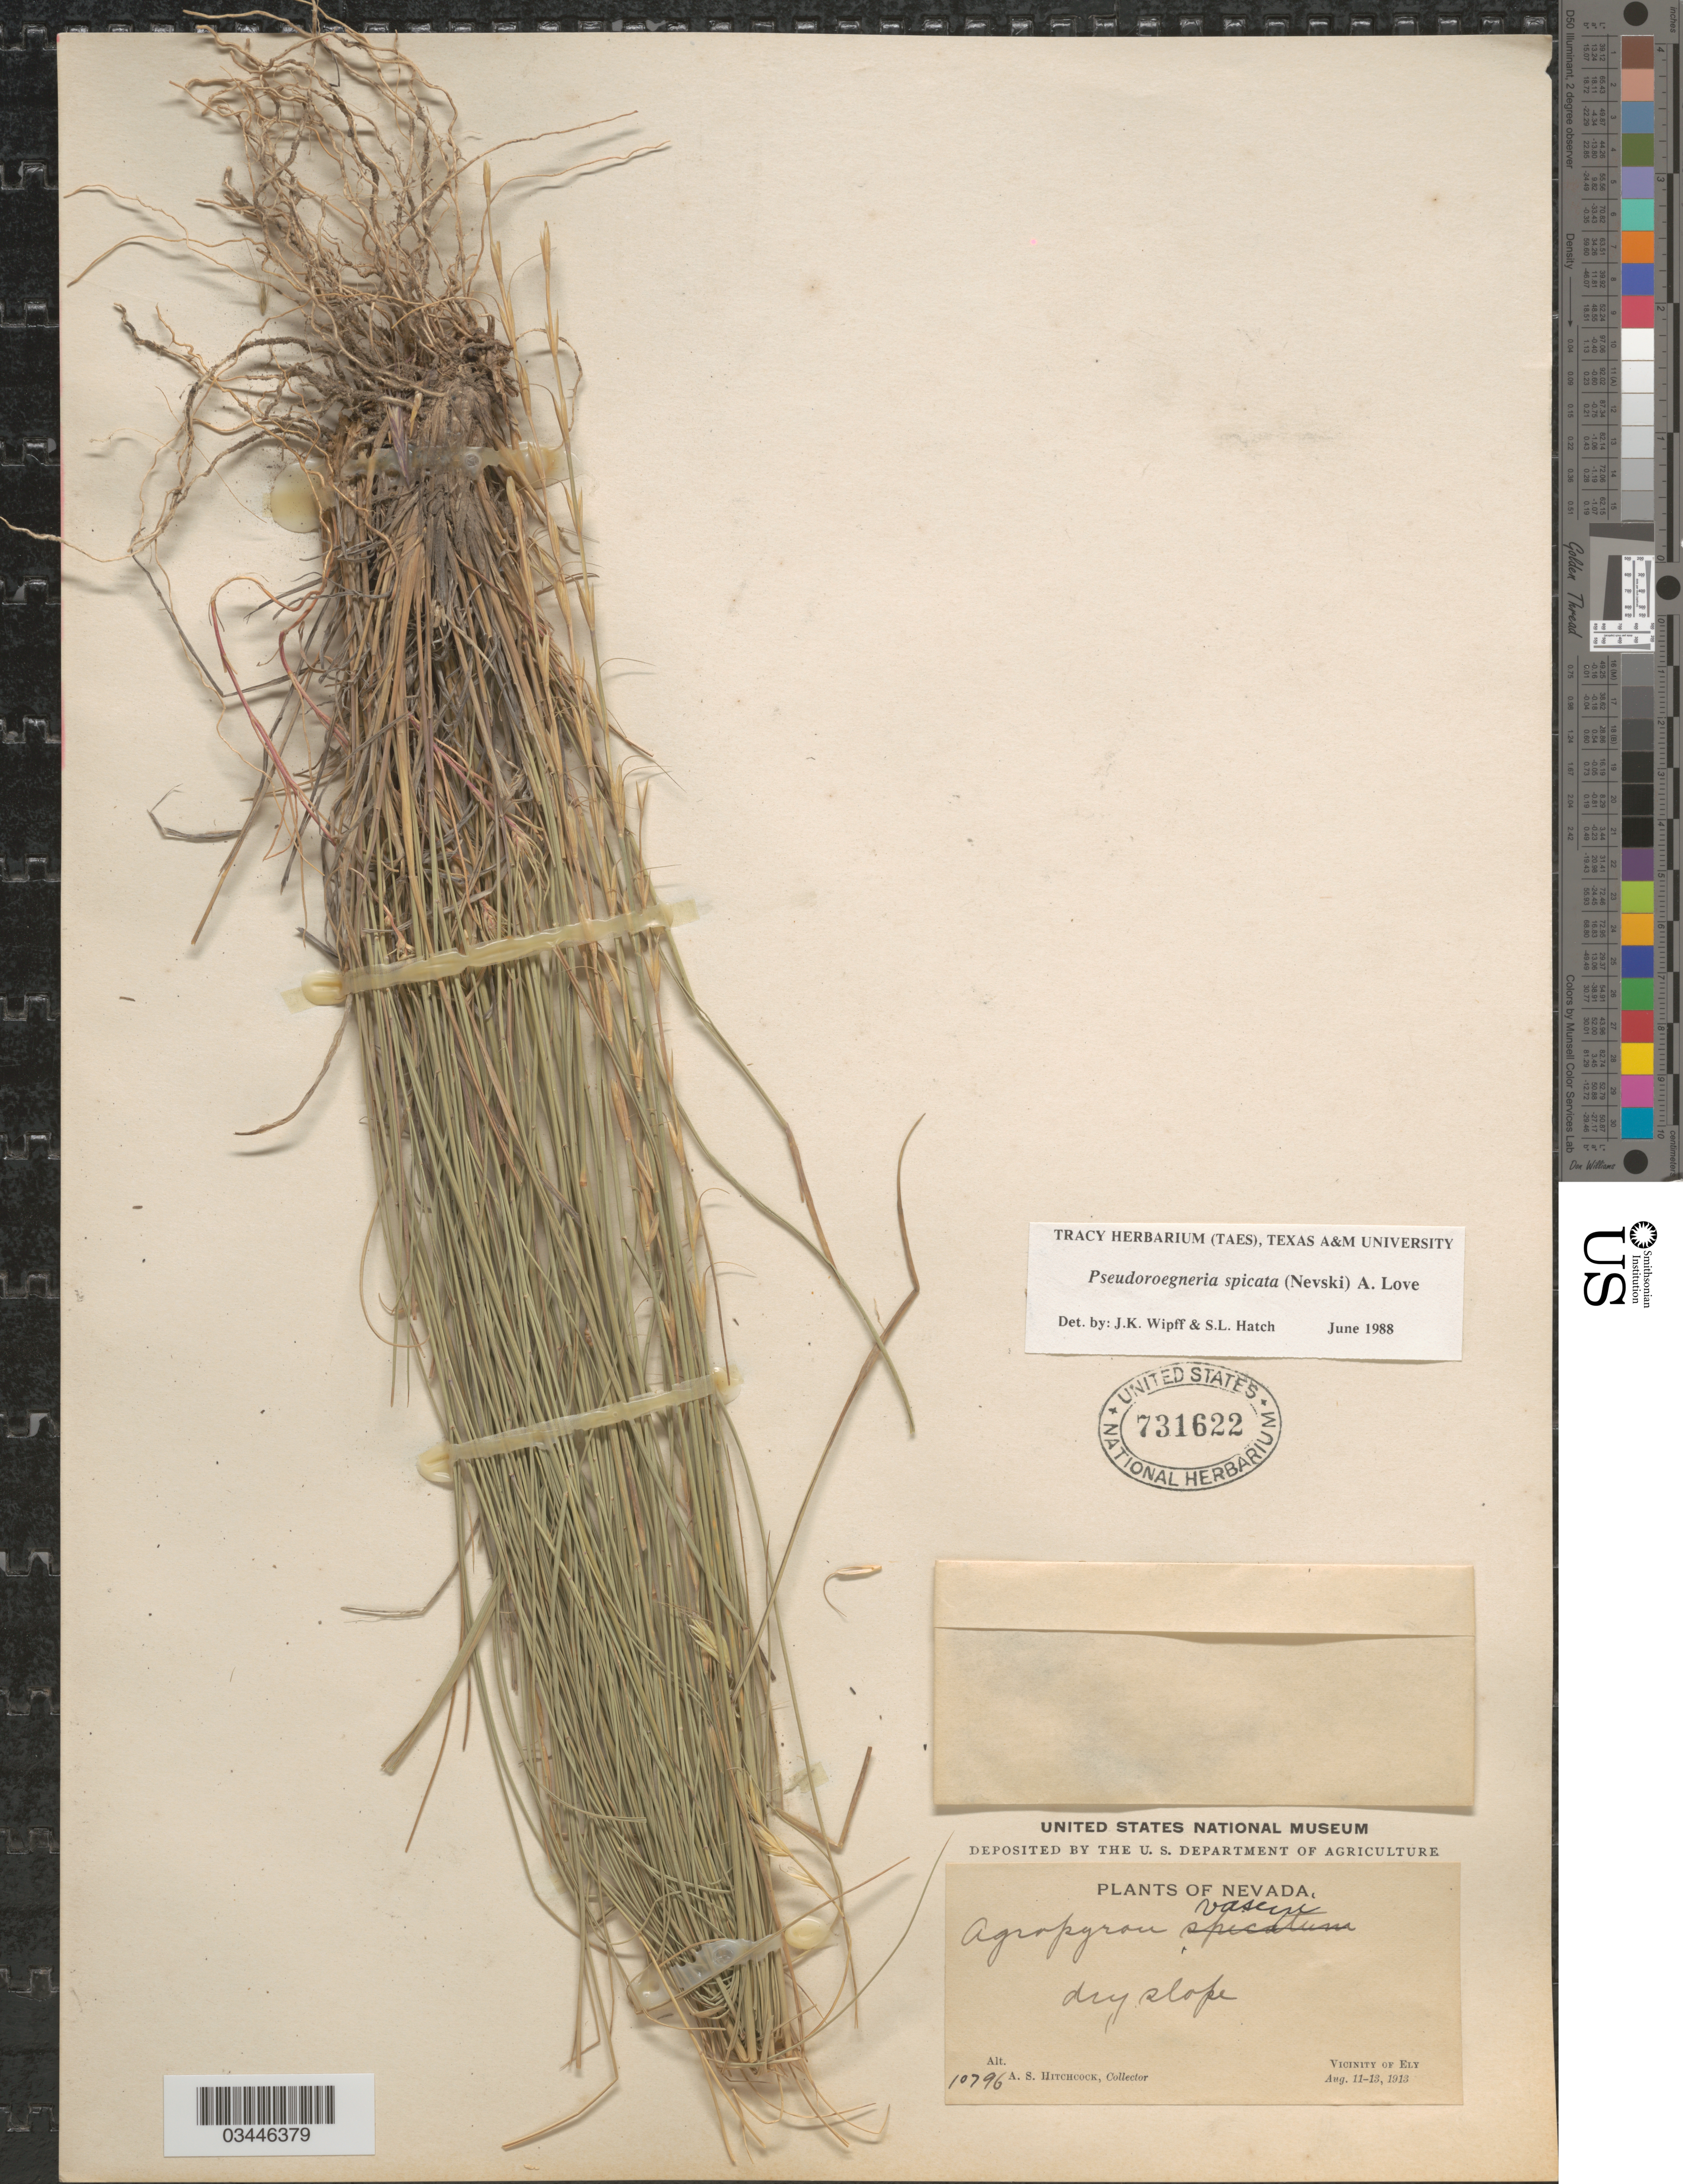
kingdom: Plantae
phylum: Tracheophyta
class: Liliopsida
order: Poales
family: Poaceae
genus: Pseudoroegneria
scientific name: Pseudoroegneria spicata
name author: (Pursh) Á. Löve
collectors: A. S. Hitchcock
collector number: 10796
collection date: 1913-08-11/1913-08-13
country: United States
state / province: Nevada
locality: Dry slope. Vicinity of Ely.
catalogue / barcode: US 731622